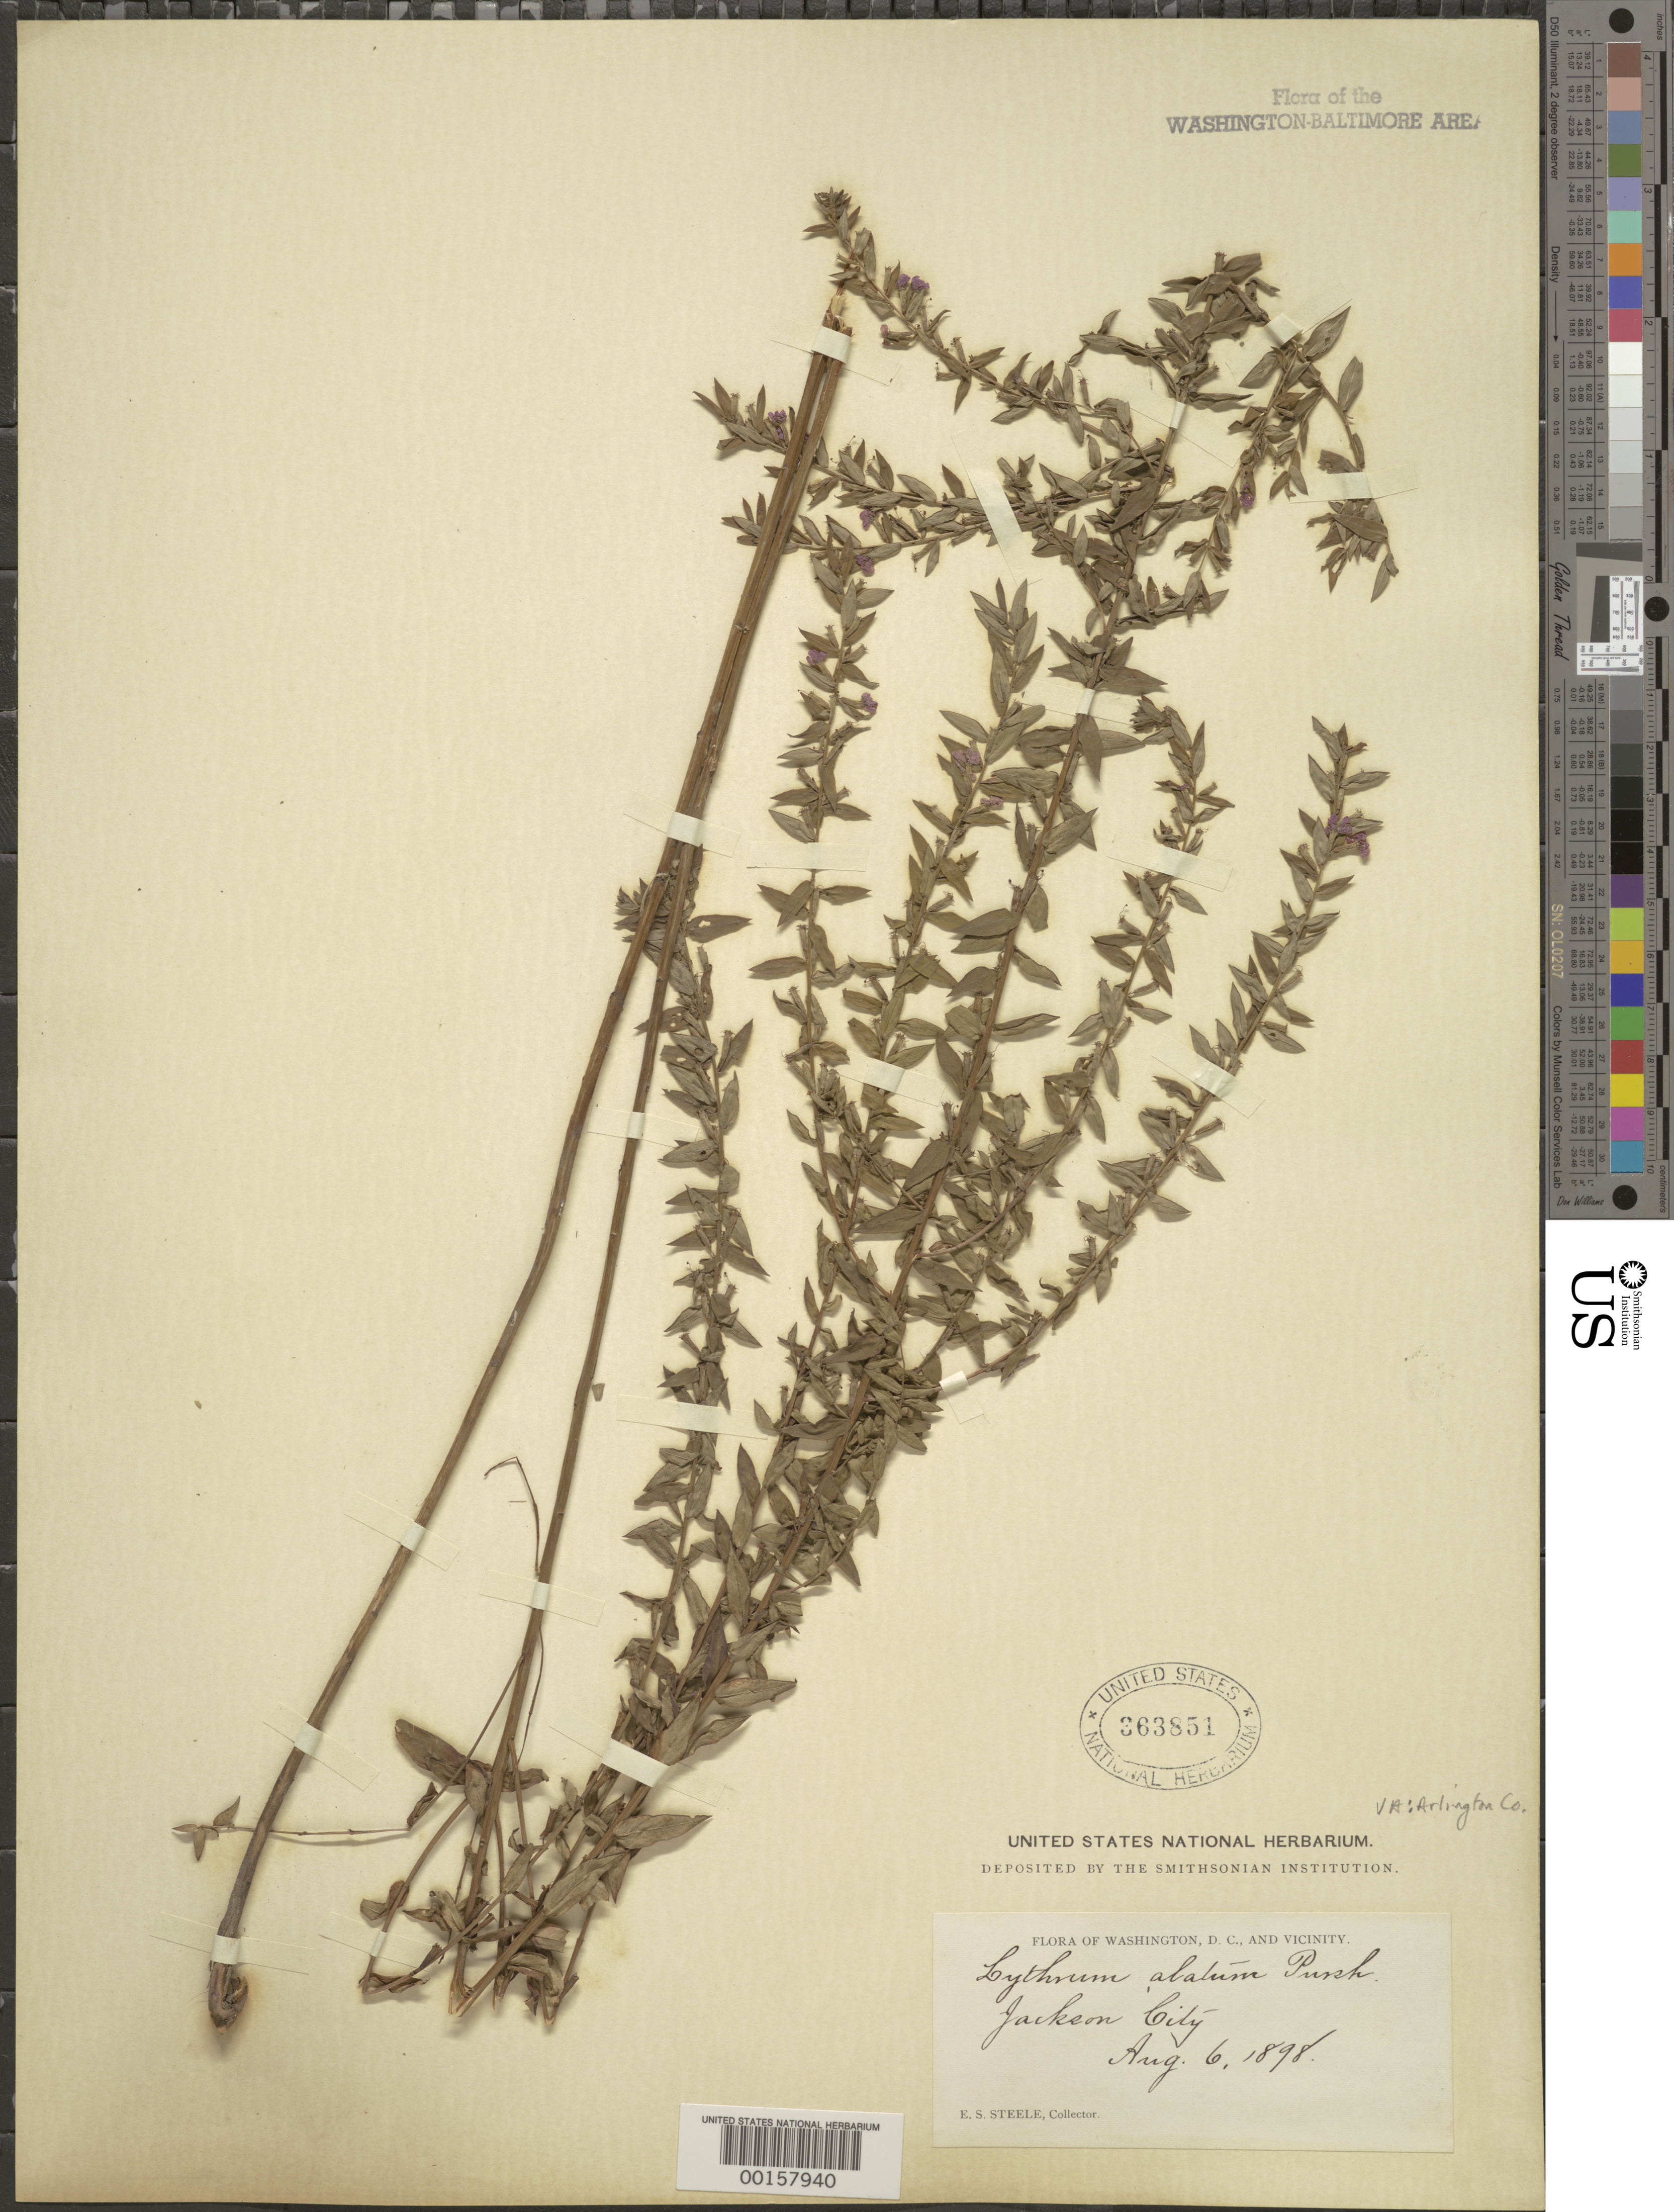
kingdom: Plantae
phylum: Tracheophyta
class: Magnoliopsida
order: Myrtales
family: Lythraceae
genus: Lythrum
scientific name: Lythrum alatum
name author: Pursh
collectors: E. Steele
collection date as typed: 06 Aug 1898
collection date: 1898-08-06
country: United States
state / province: Virginia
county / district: Arlington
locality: Jackson City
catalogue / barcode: US 363851